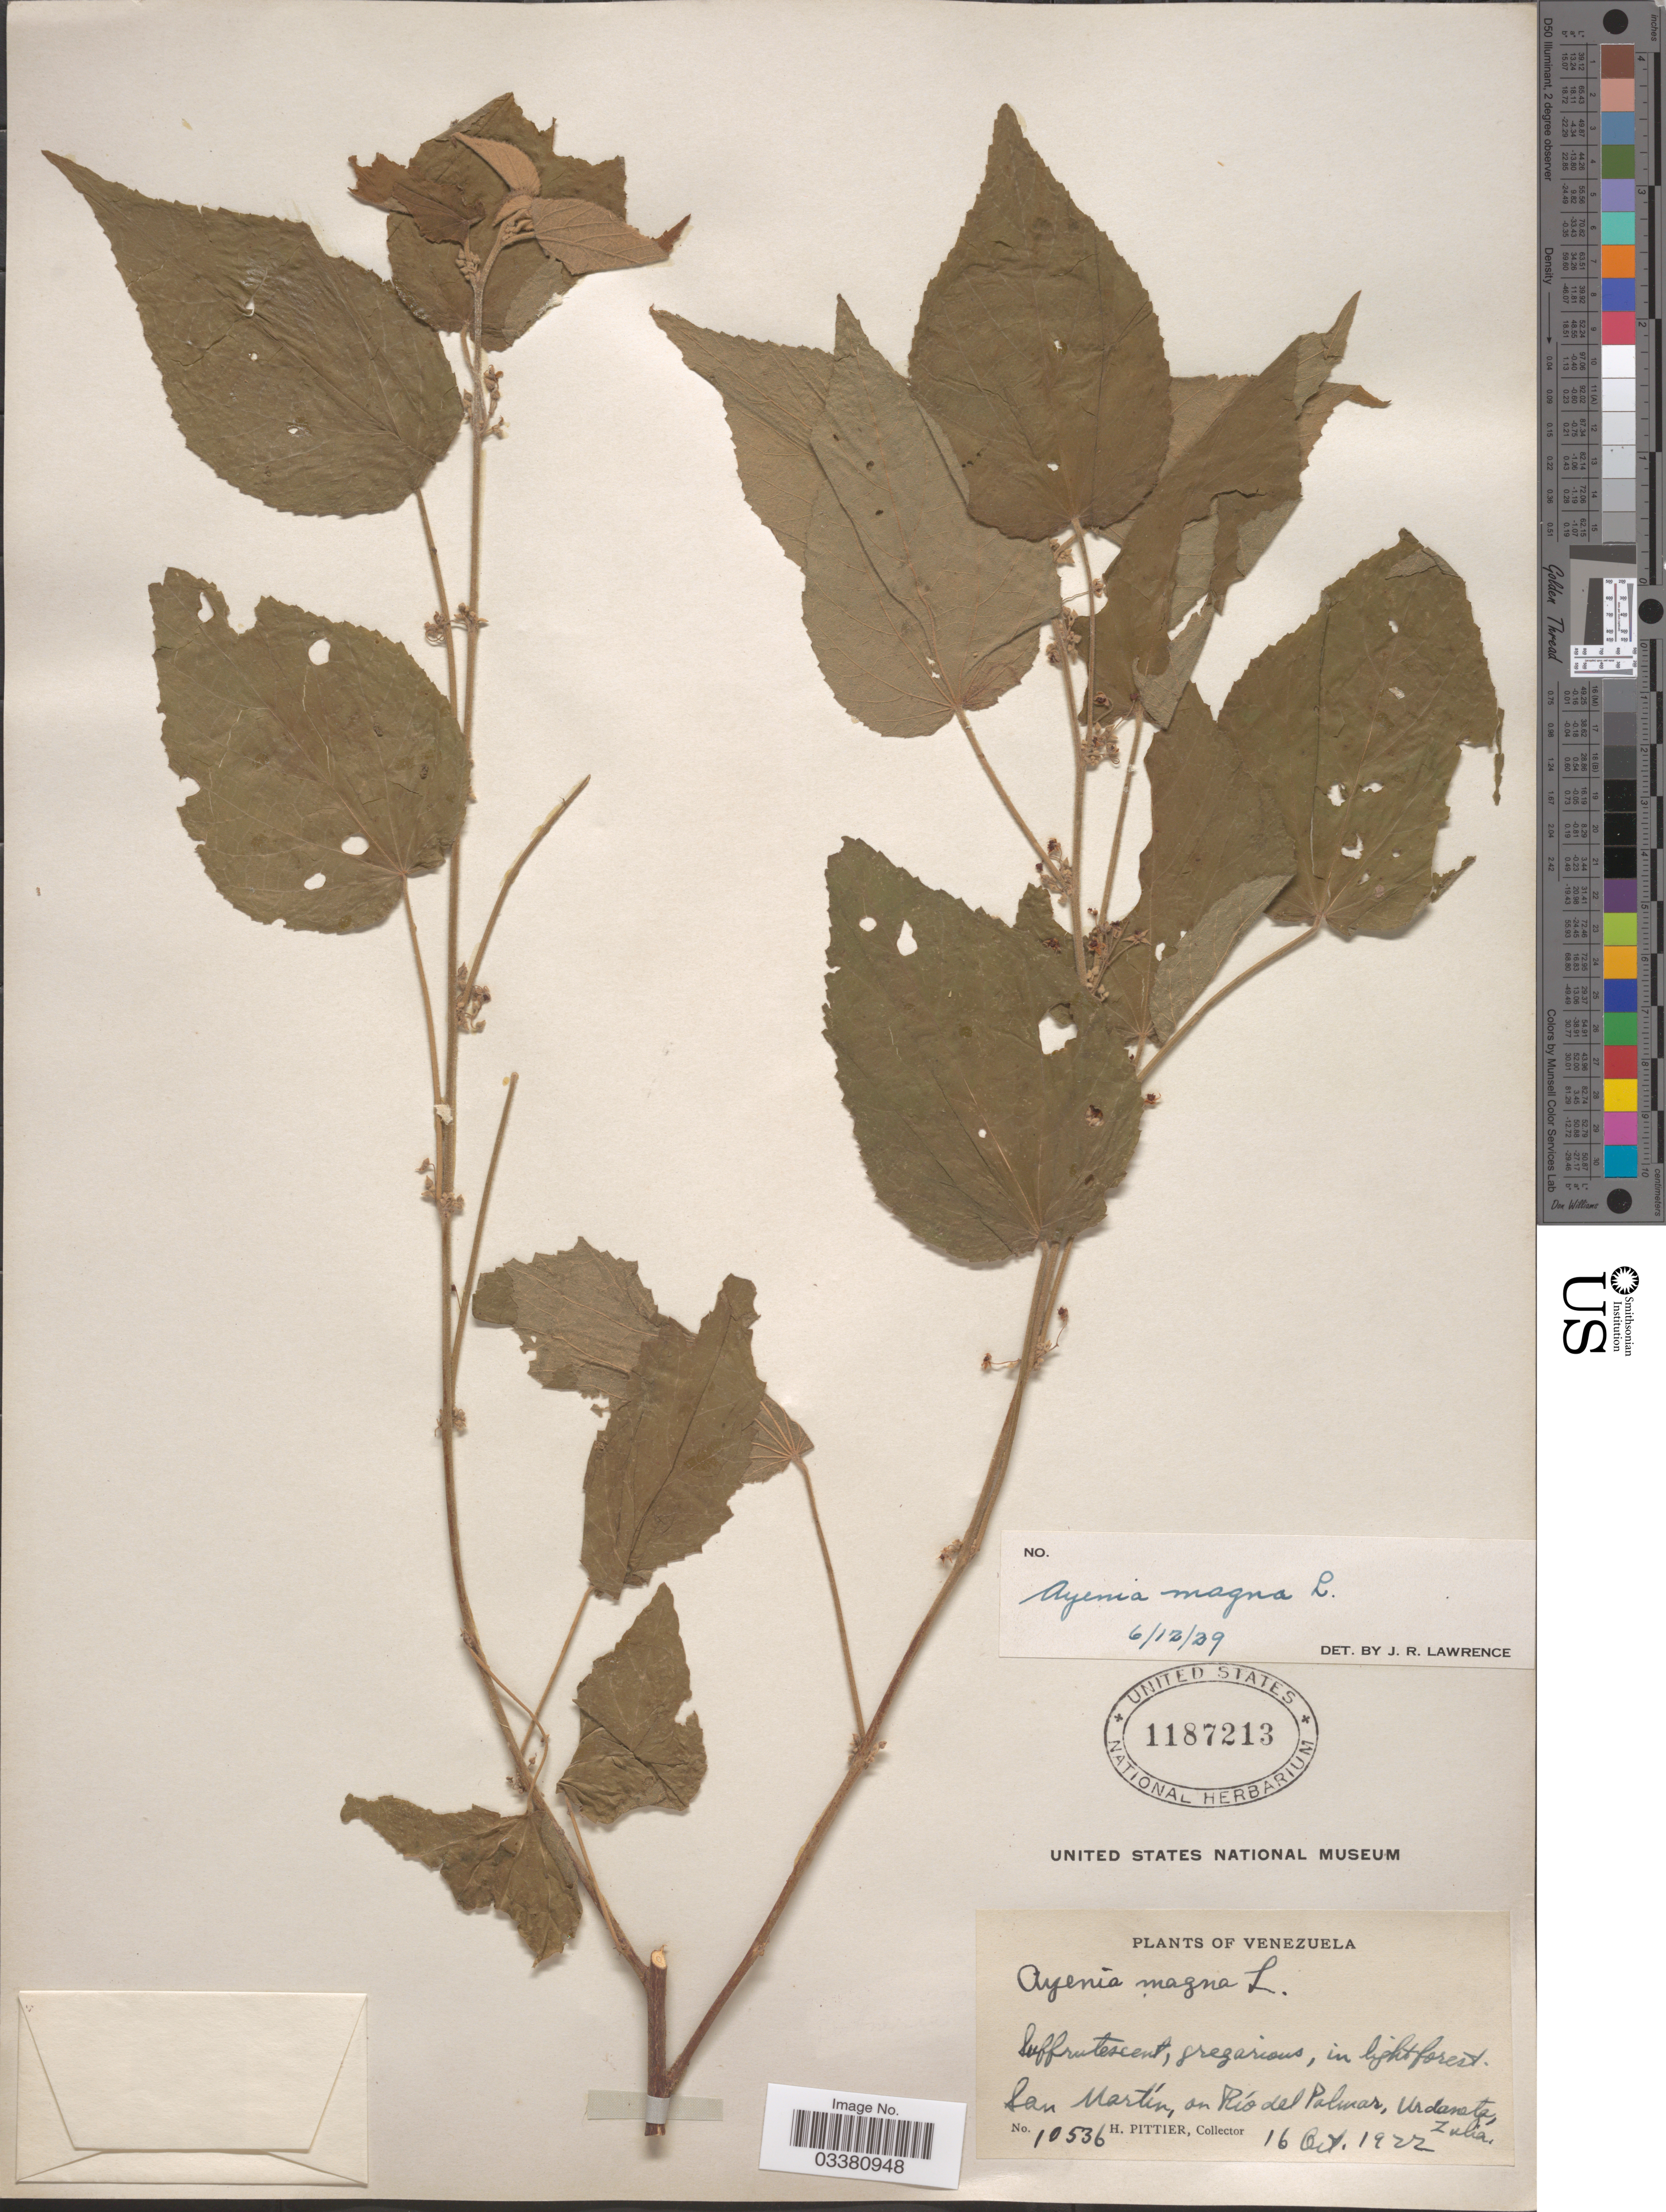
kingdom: Plantae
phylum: Tracheophyta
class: Magnoliopsida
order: Malvales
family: Malvaceae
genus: Ayenia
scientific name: Ayenia magna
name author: L.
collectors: H. F. Pittier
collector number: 10536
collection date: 1922-10-16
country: Venezuela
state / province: Zulia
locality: San Martín, on Río del Palmar, Urdanata.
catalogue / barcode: US 1187213